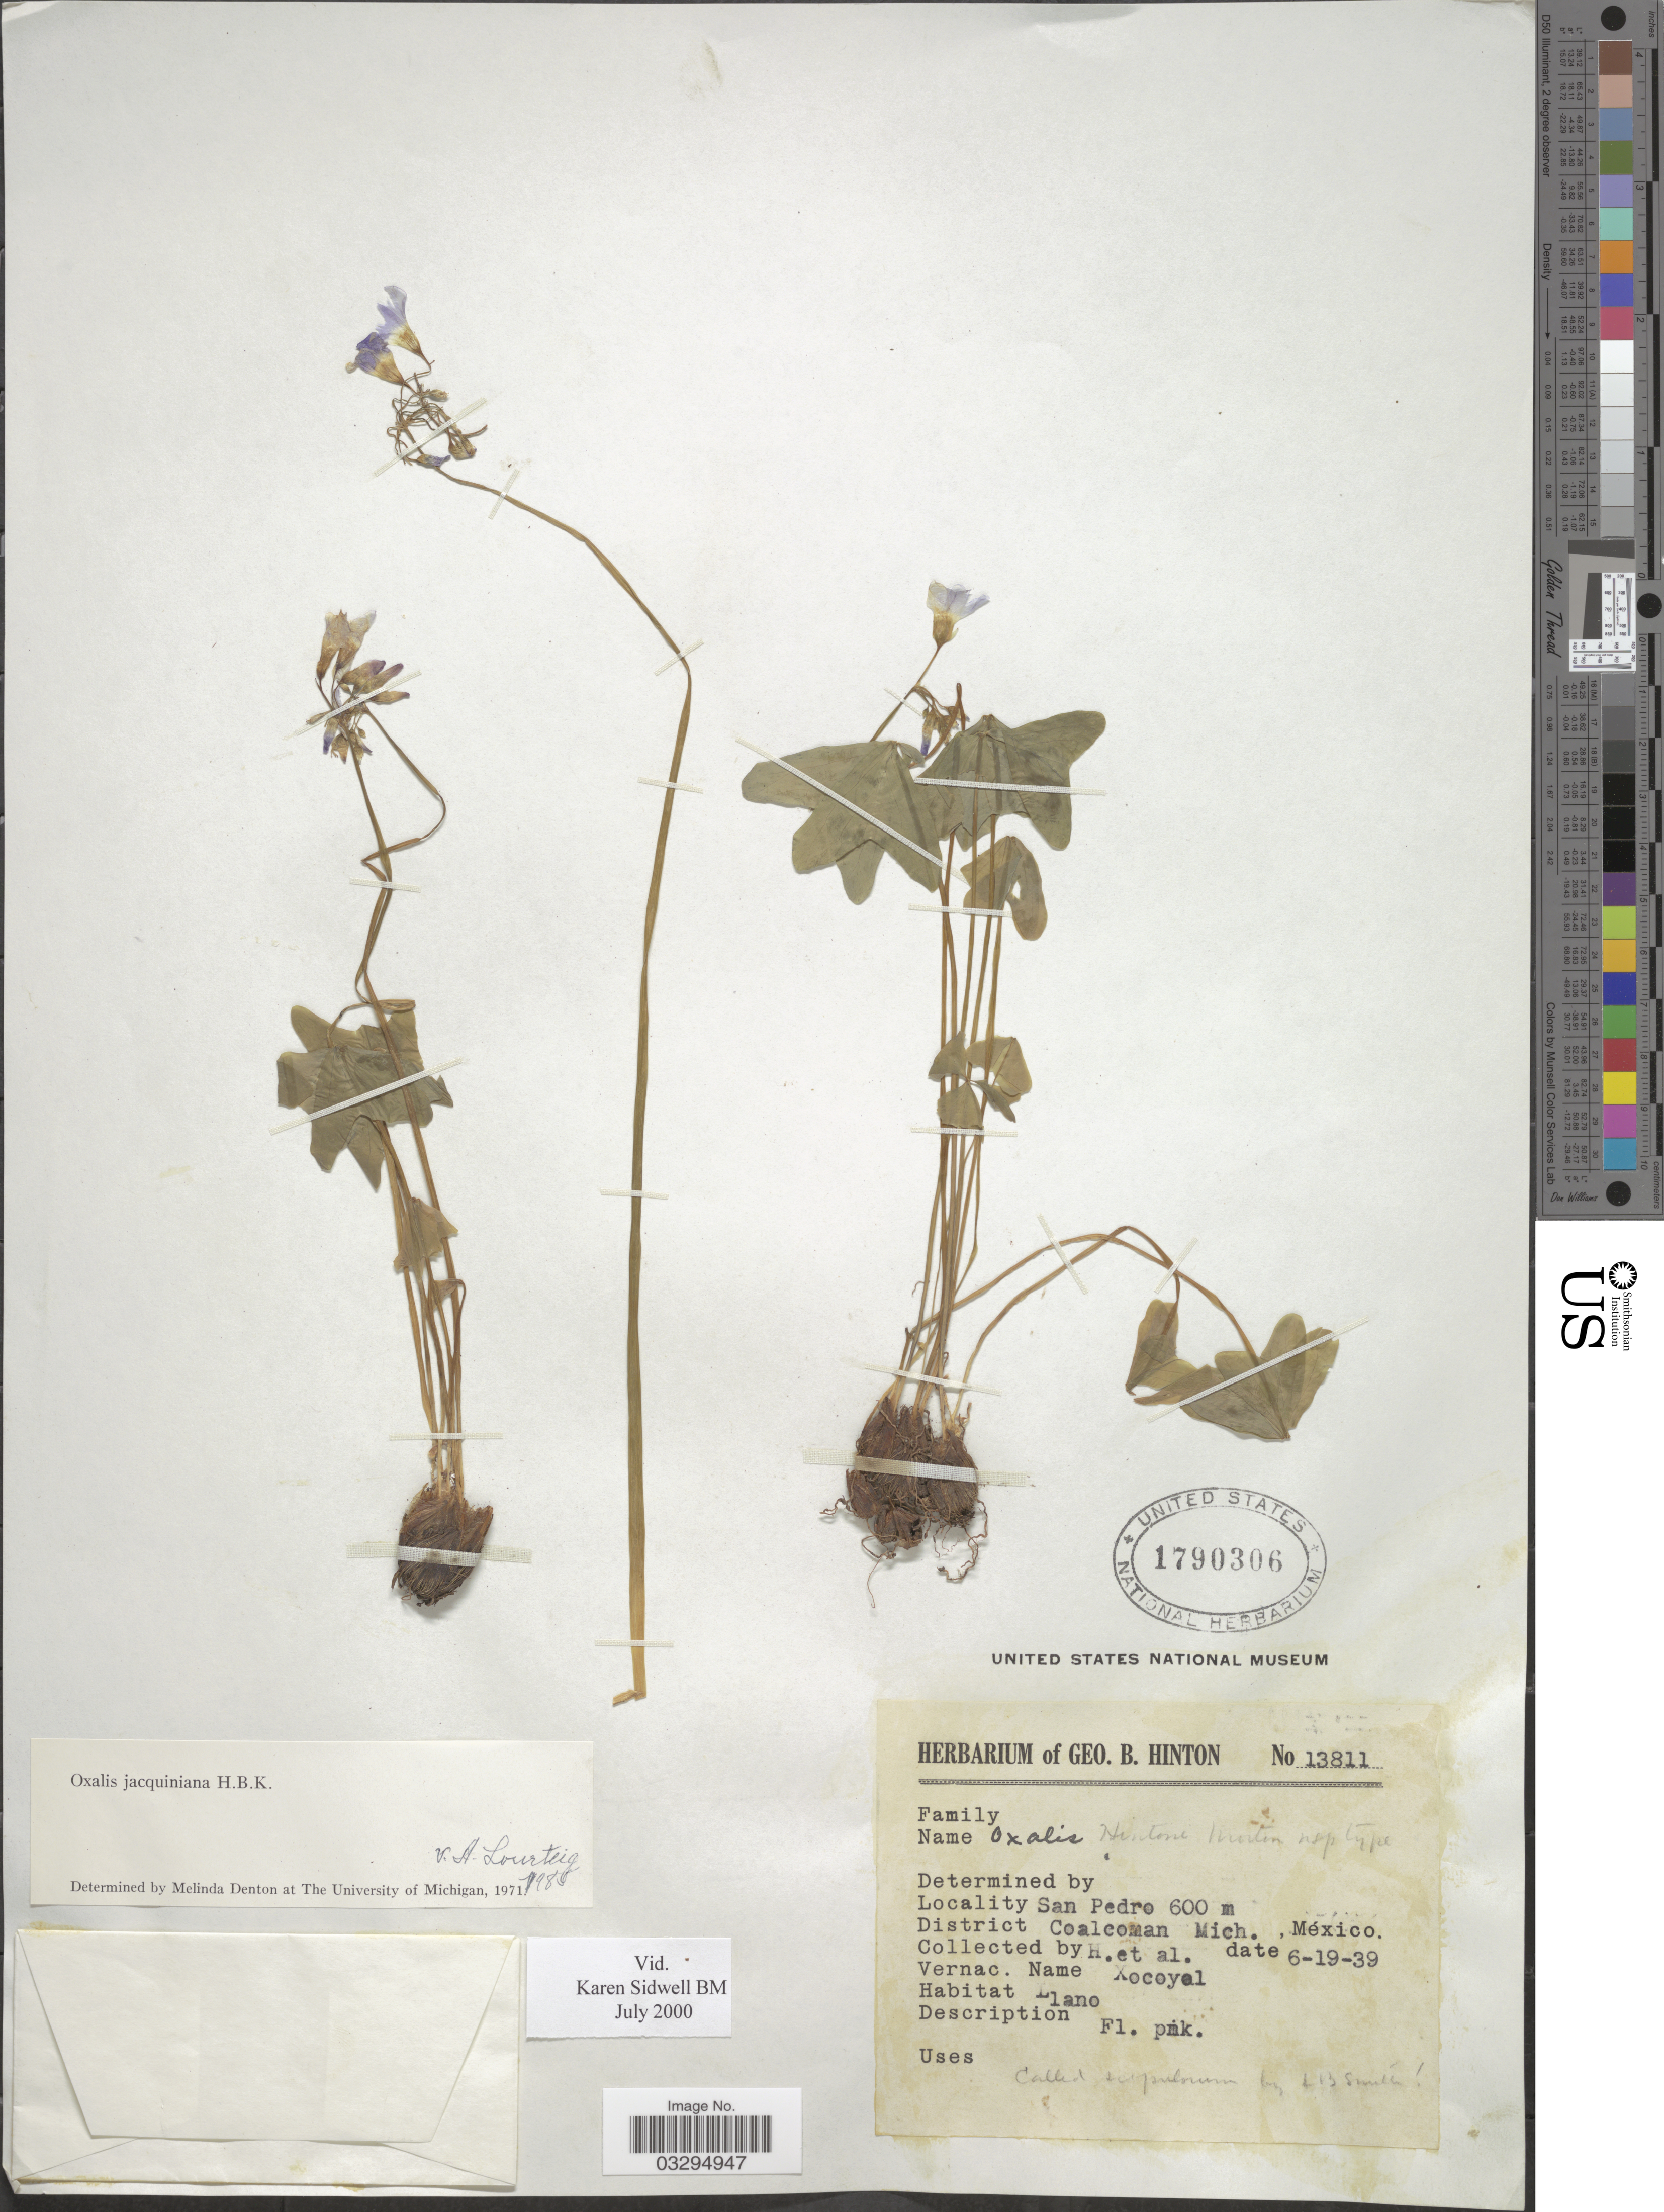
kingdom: Plantae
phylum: Tracheophyta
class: Magnoliopsida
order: Oxalidales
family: Oxalidaceae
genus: Oxalis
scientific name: Oxalis jacquiniana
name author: Kunth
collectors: G. B. Hinton & et al.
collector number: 13811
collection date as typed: Transcribed d/m/y: 19/6/39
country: Mexico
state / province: Michoacán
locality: San Pedro, District Coalcoman.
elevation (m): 600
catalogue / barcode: US 1790306